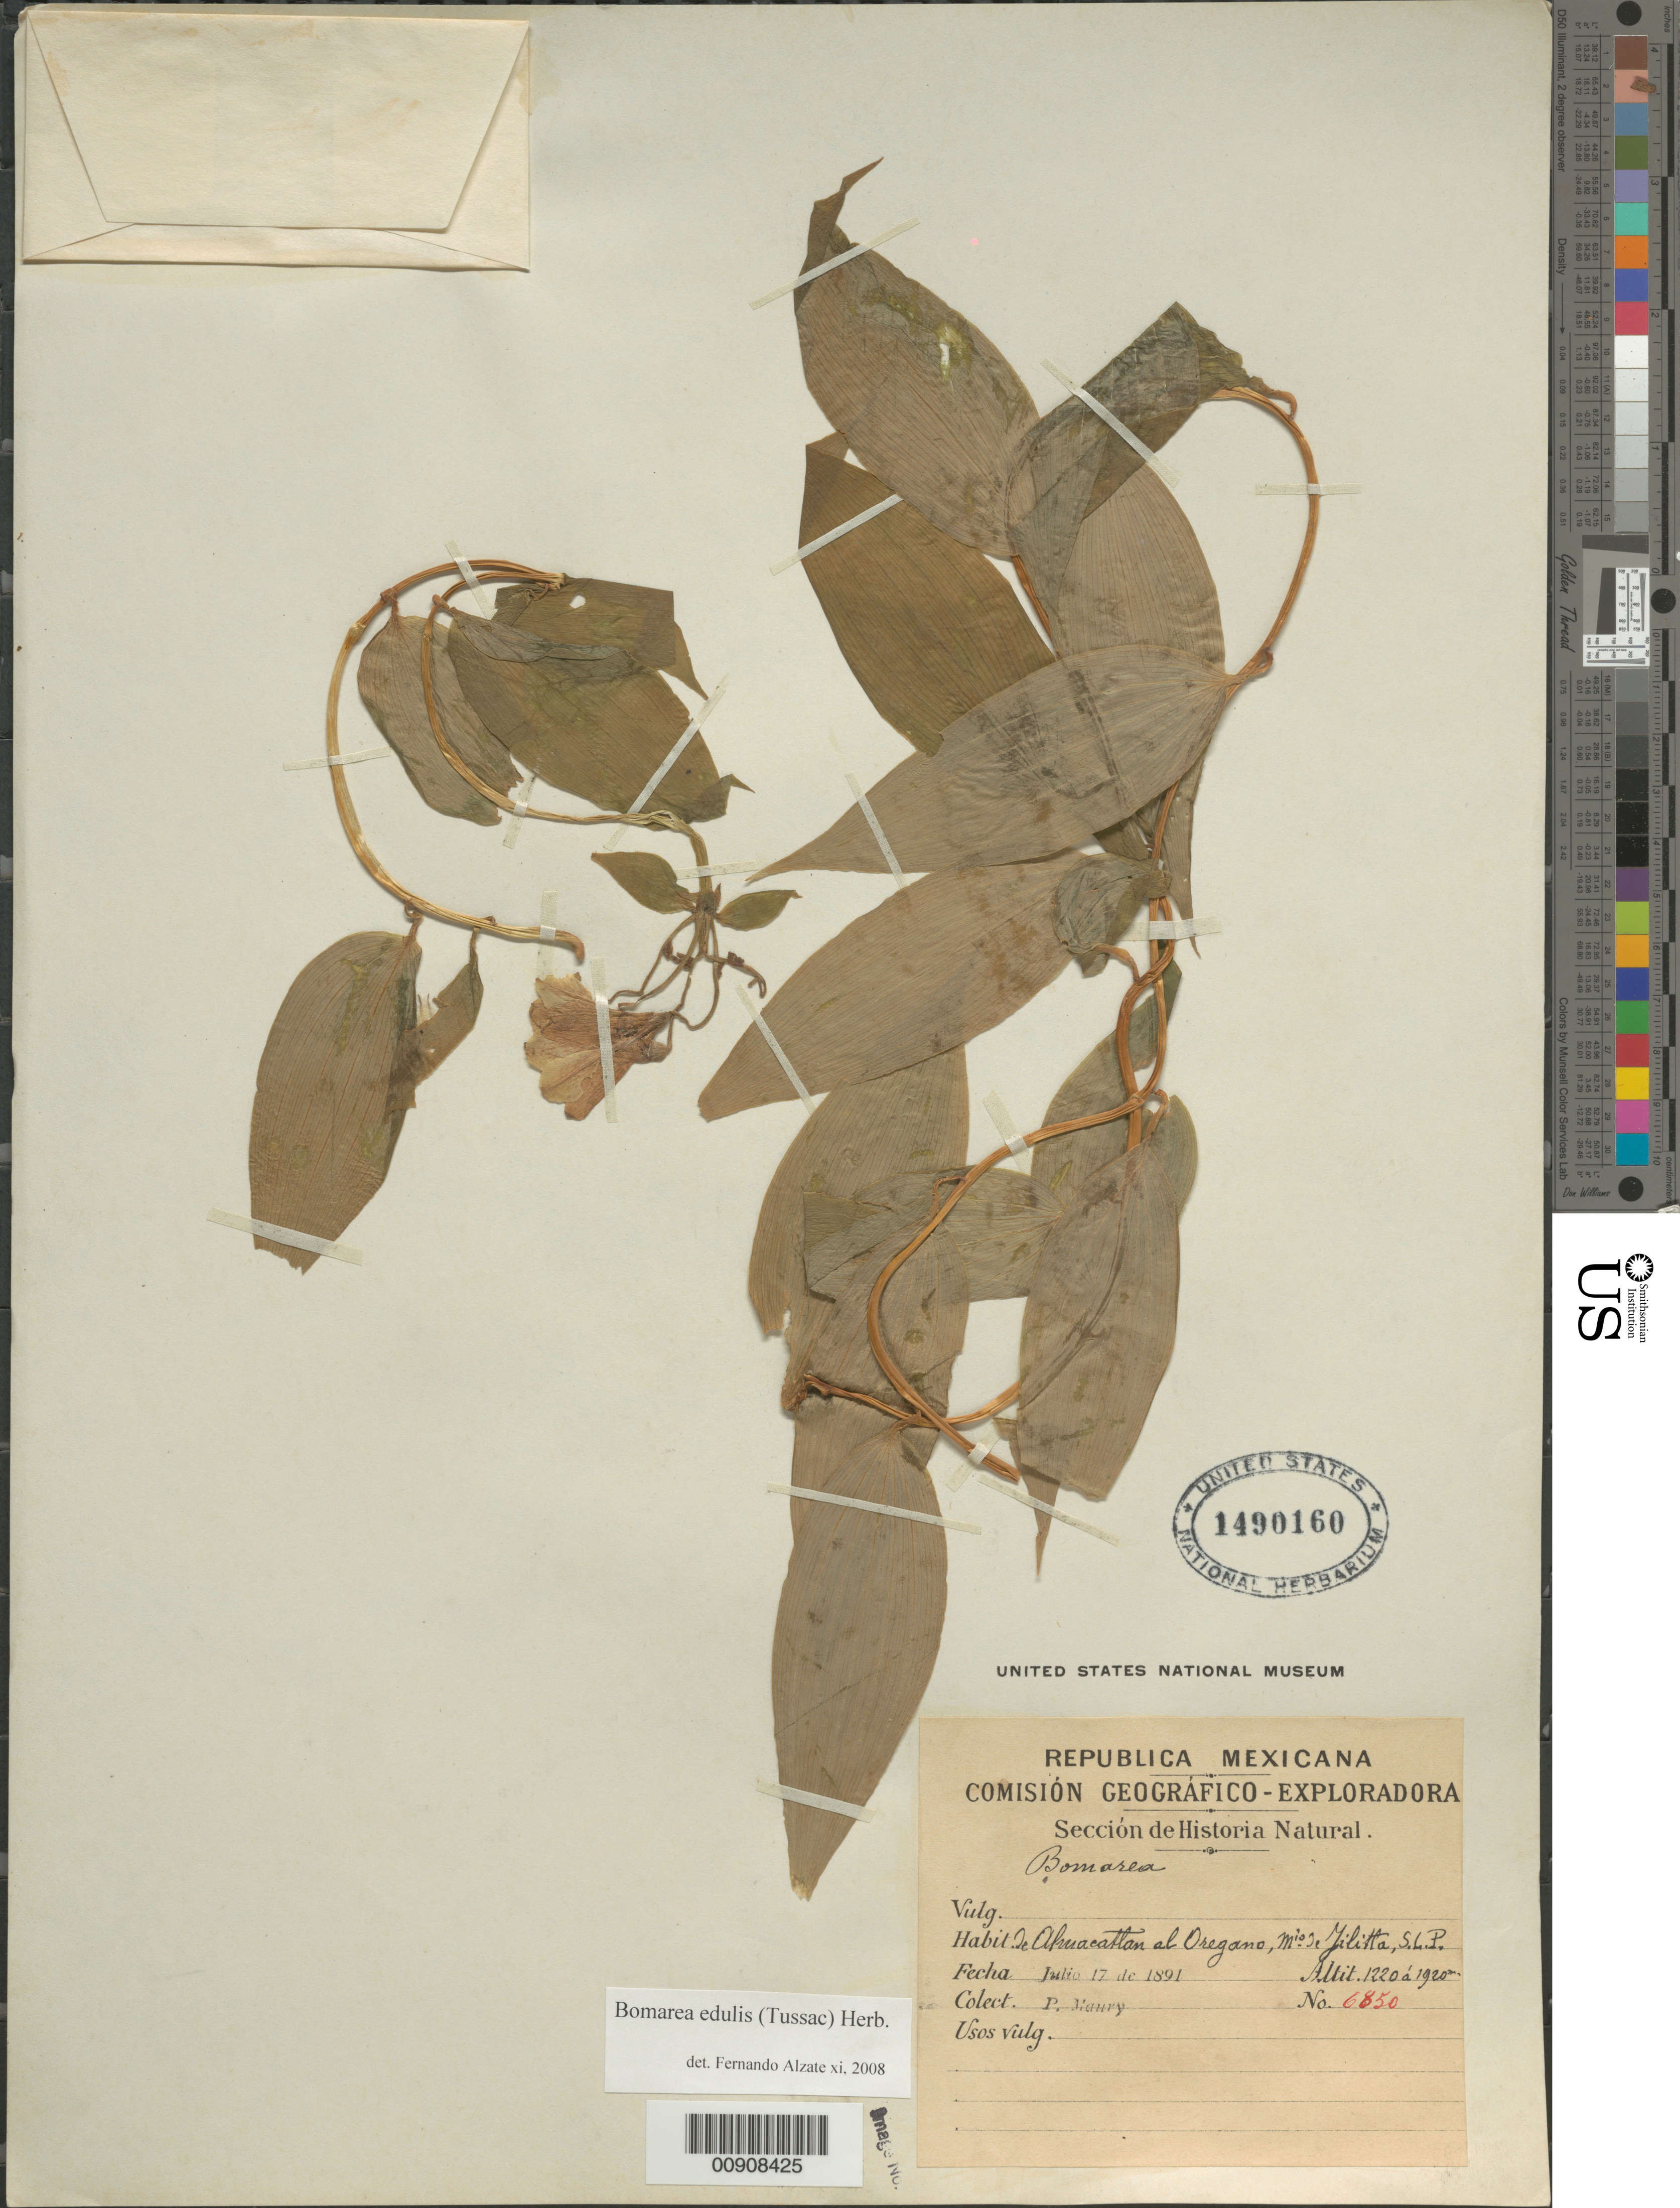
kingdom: Plantae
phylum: Tracheophyta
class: Liliopsida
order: Liliales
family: Alstroemeriaceae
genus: Bomarea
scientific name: Bomarea sp.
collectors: P. J. Maury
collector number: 6850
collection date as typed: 17 Jul 1891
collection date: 1891-07-17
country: Mexico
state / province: San Luis Potosí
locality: De Ahuacatlan al Oregano. Mts. de Jilitla, S.L.P.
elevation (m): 1920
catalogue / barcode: US 1490160